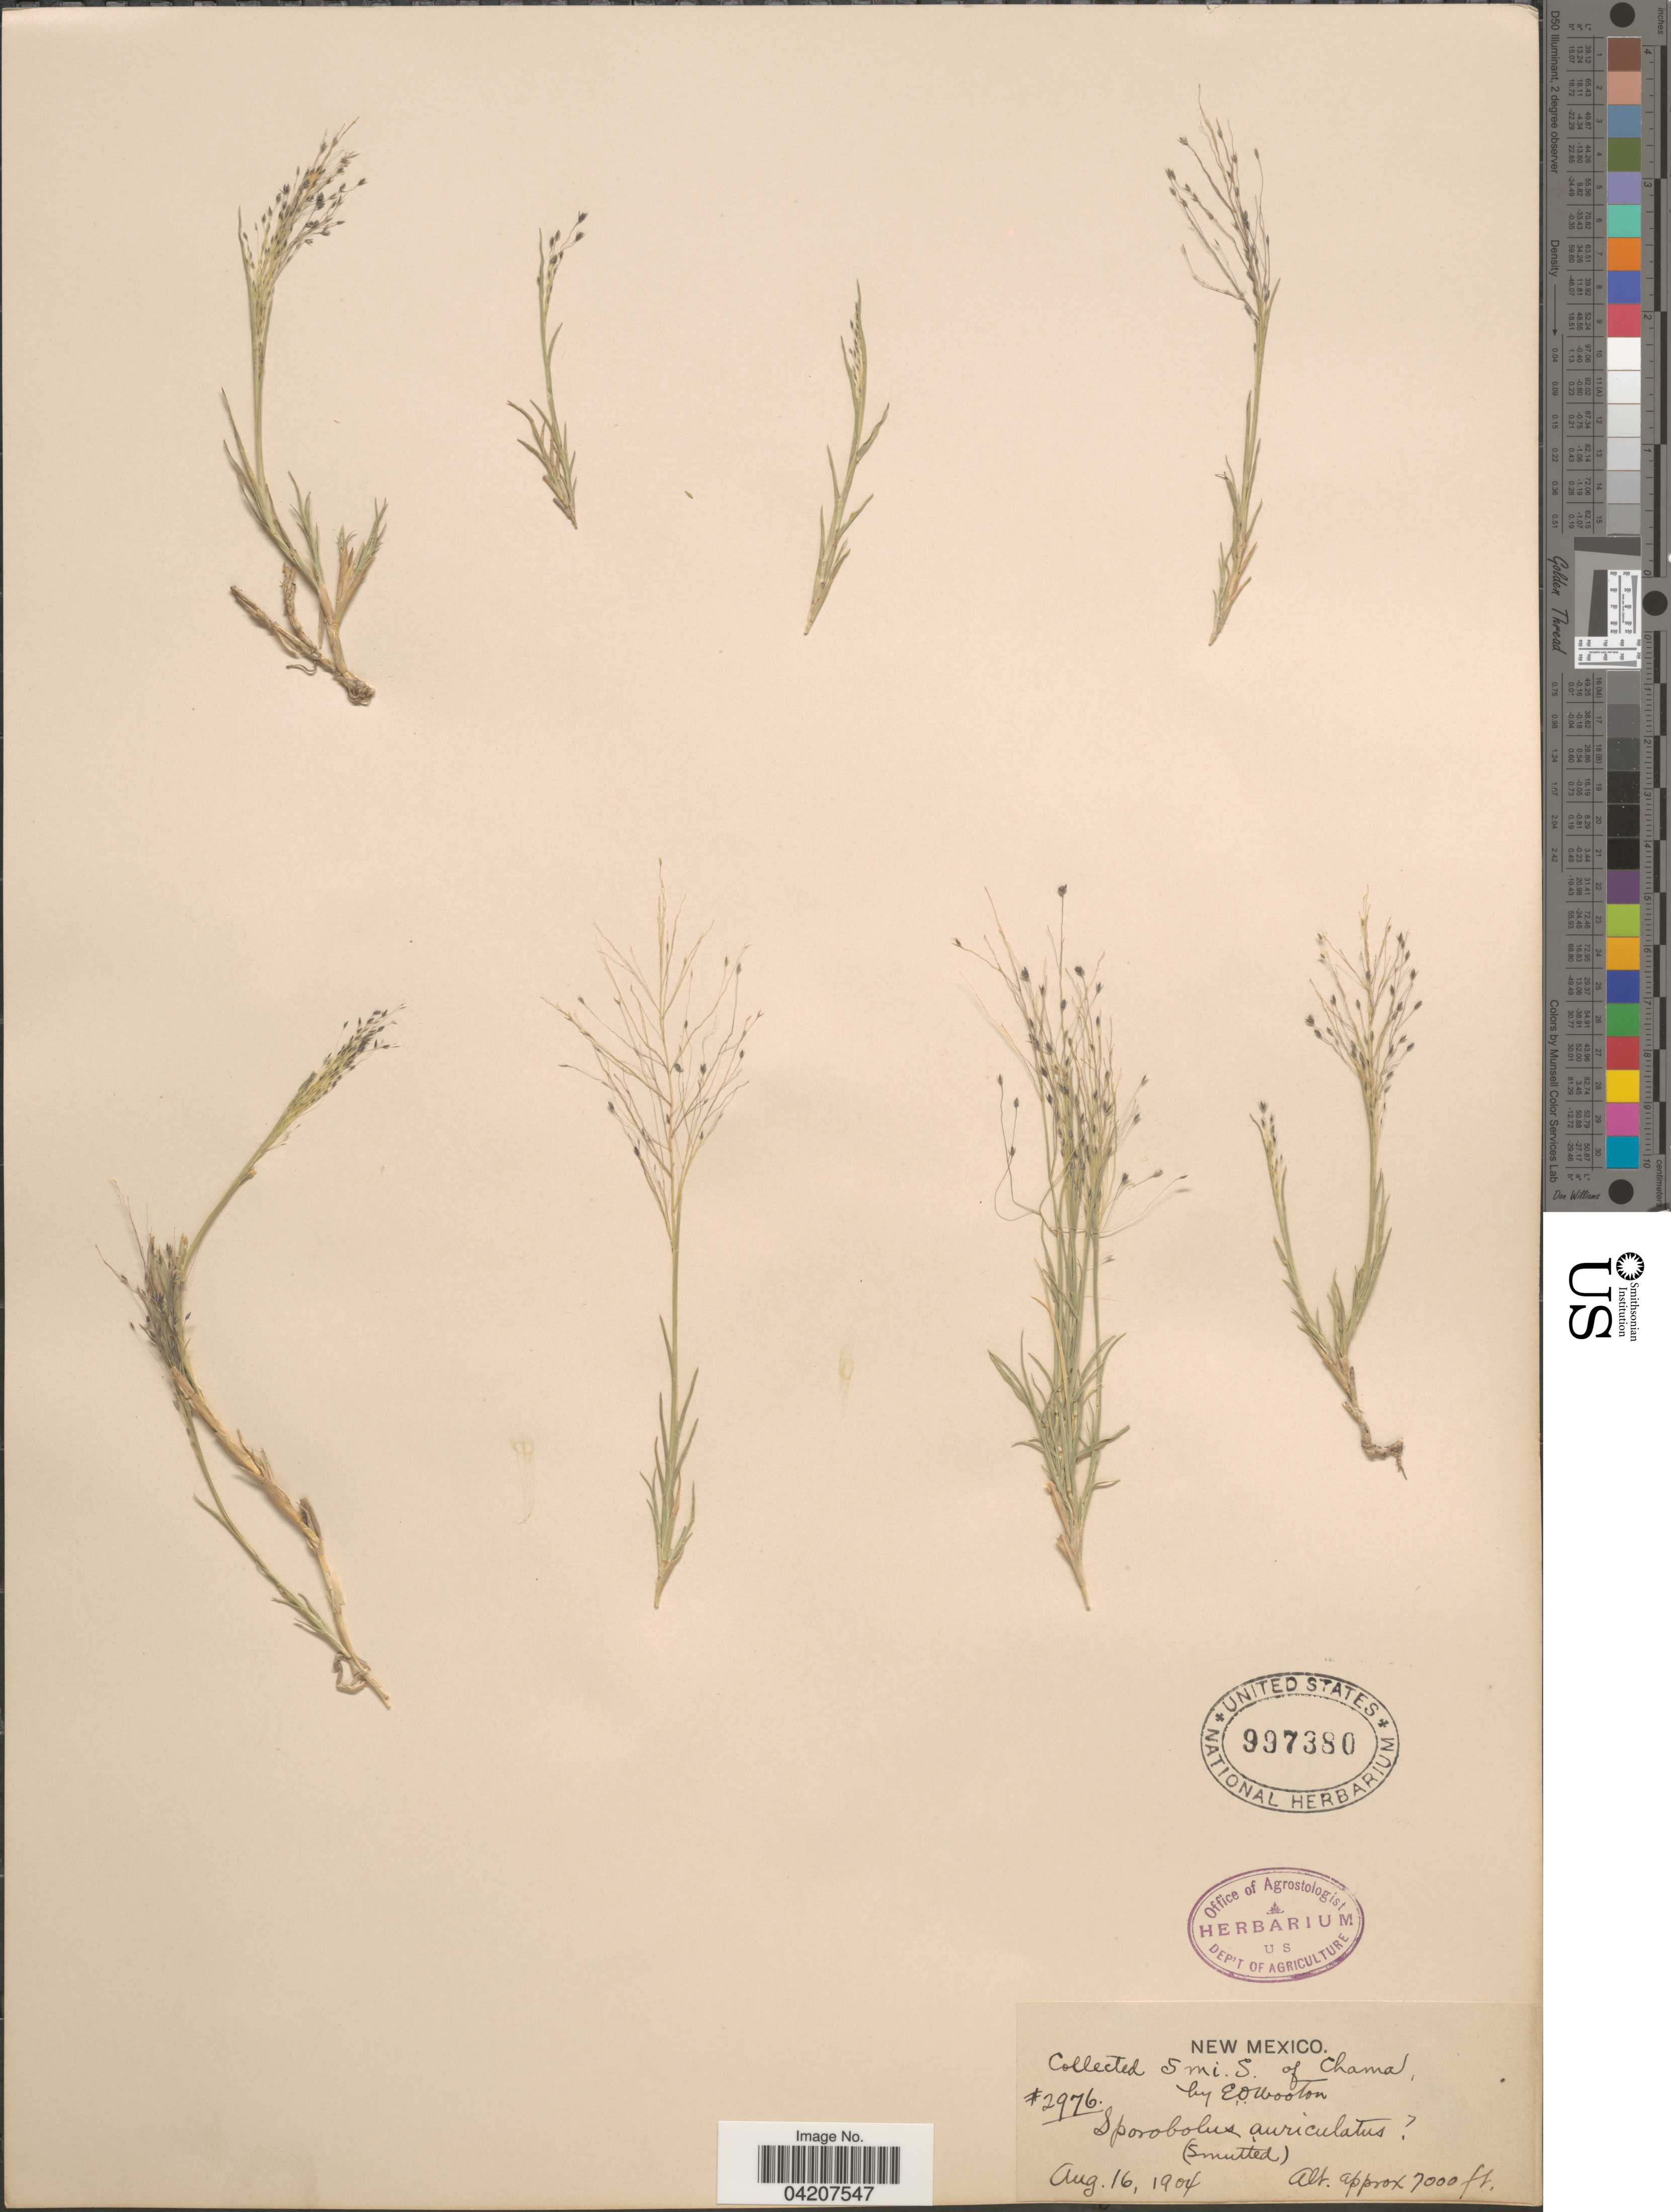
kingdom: Plantae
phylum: Tracheophyta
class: Liliopsida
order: Poales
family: Poaceae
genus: Muhlenbergia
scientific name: Muhlenbergia arenacea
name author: (Buckley) Hitchc.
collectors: E. O. Wooton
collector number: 2976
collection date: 1904-08-16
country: United States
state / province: New Mexico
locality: Collected 5 mi. S. of Chama.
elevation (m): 2134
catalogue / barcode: US 997380